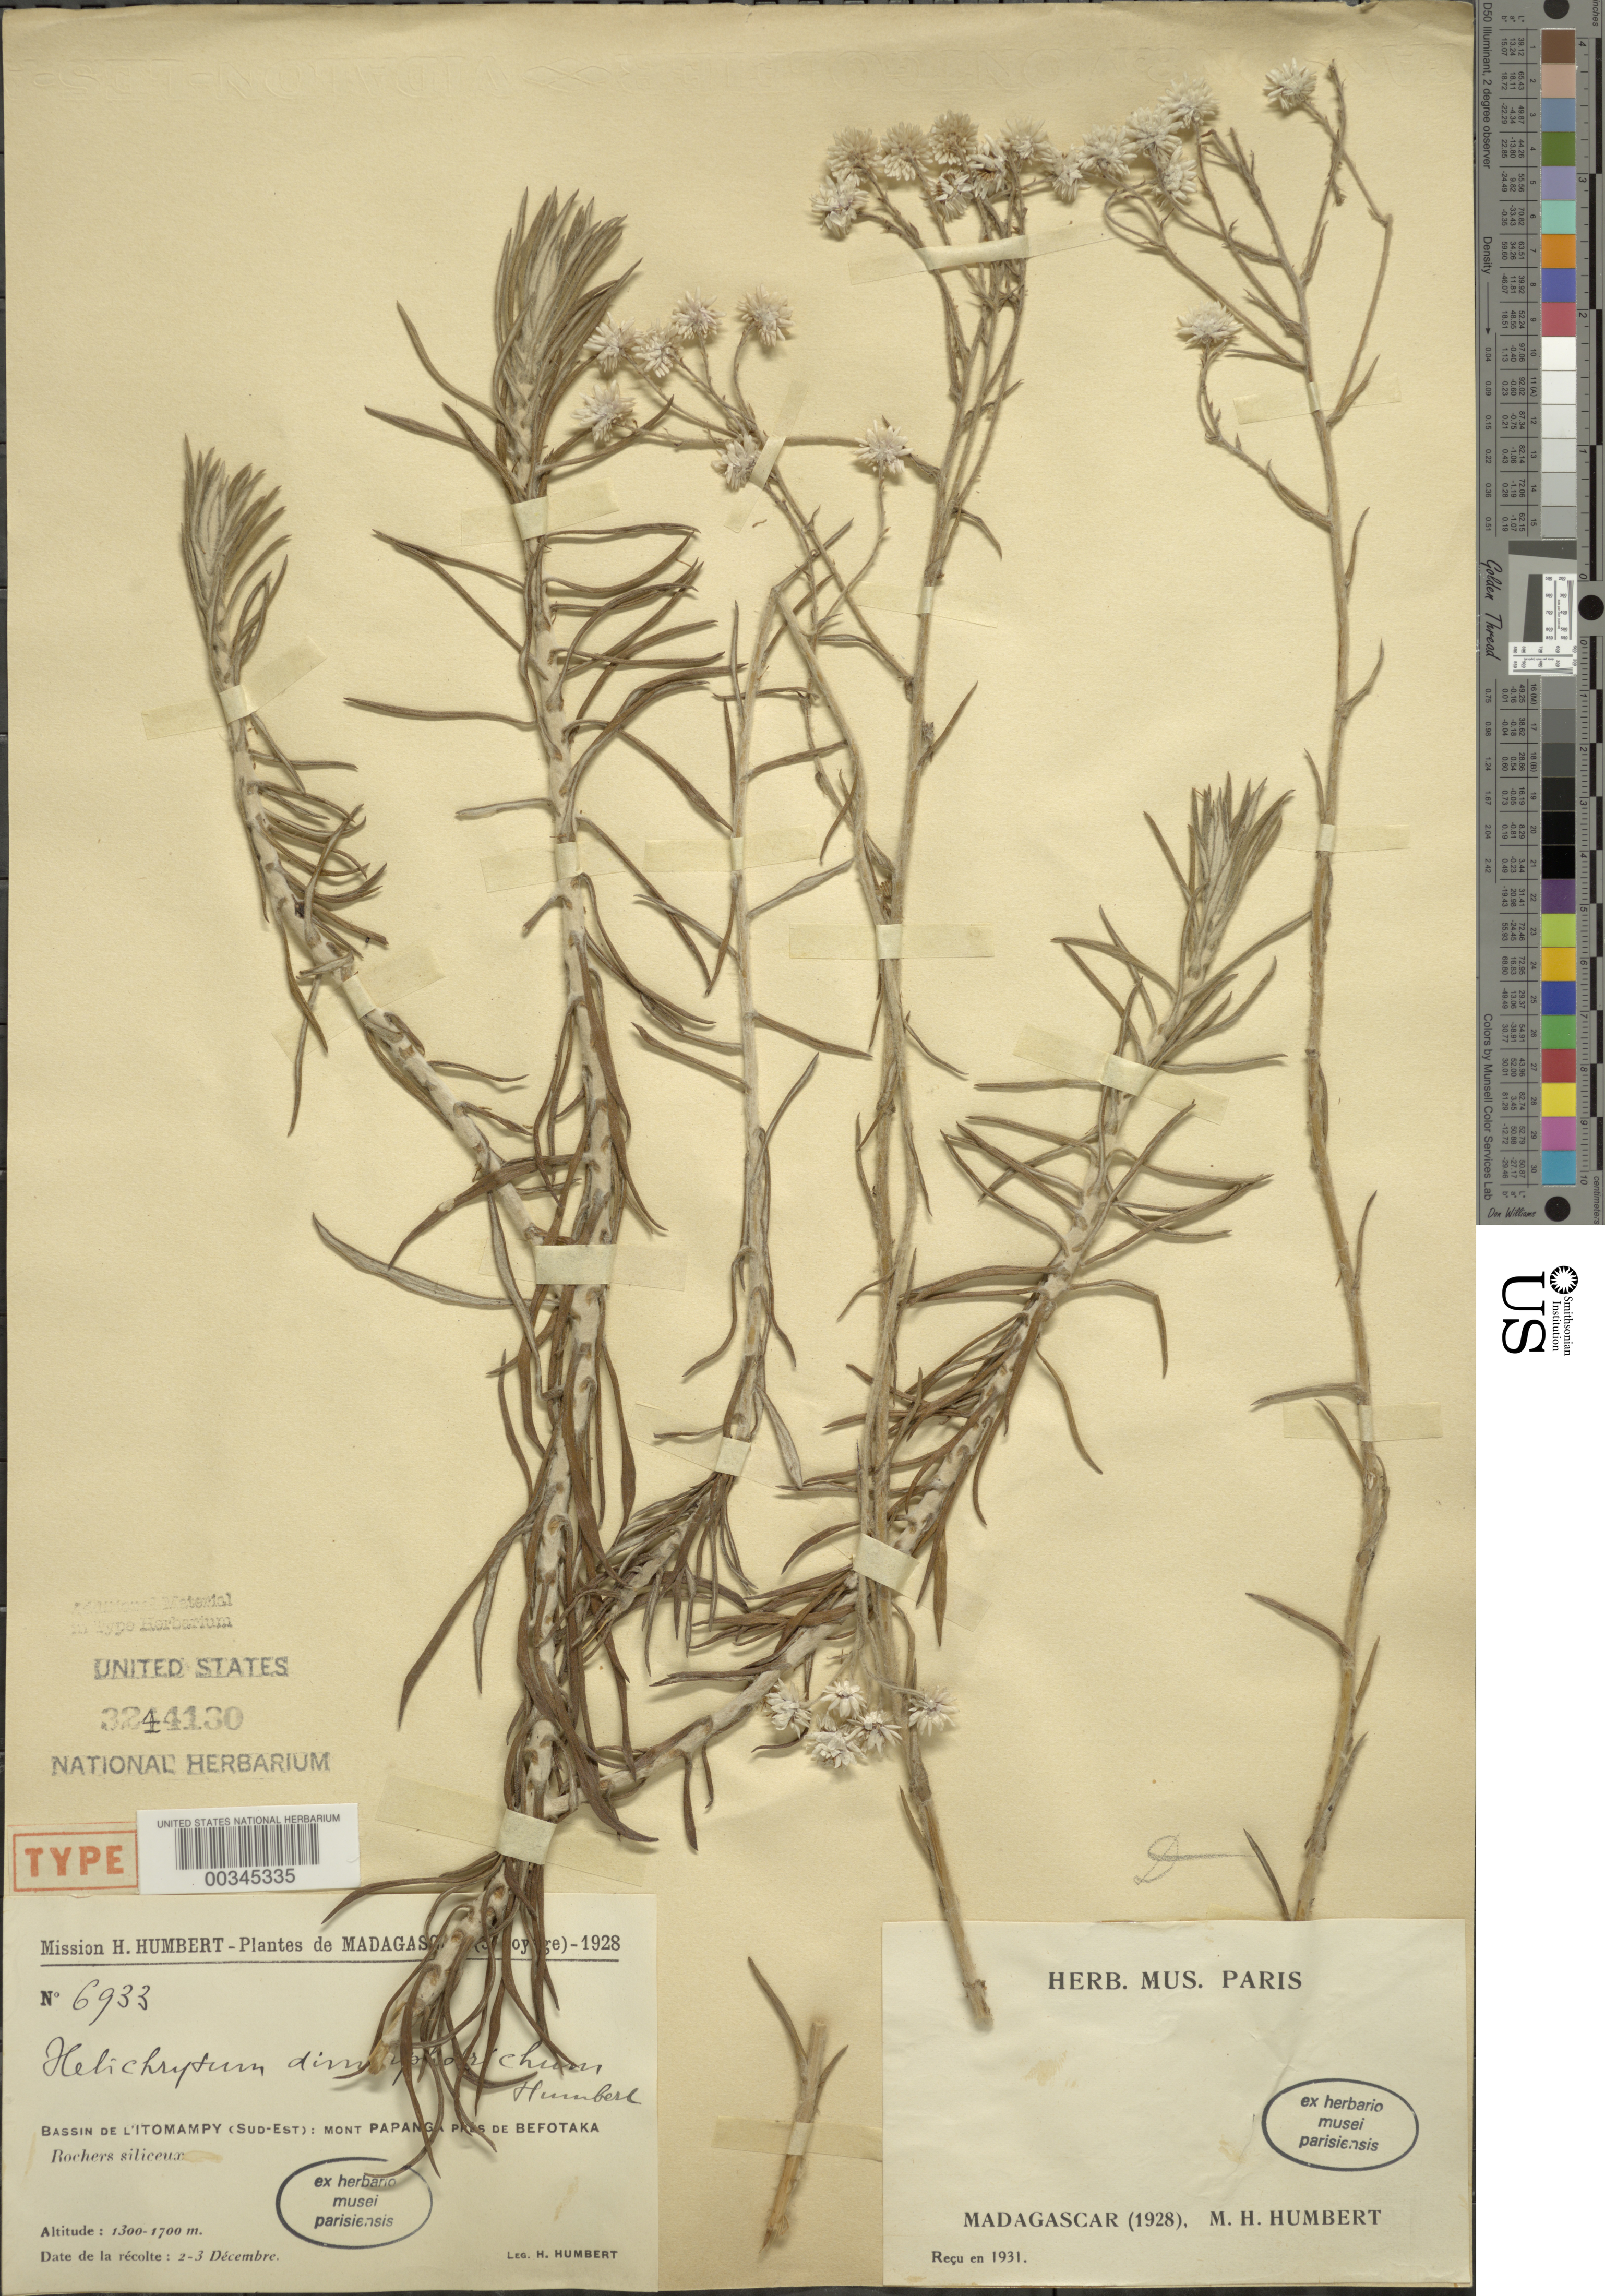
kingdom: Plantae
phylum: Tracheophyta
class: Magnoliopsida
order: Asterales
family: Asteraceae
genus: Helichrysum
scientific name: Helichrysum dimorphotrichum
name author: Humbert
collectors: H. Humbert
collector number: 6933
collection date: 1928-12-02/1928-12-03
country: Madagascar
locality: Bassin de L'Itomampy (Sud-Est): Mont Papanga pres de Befotaka, Rochers siliceux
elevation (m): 1300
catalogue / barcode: US 3244130